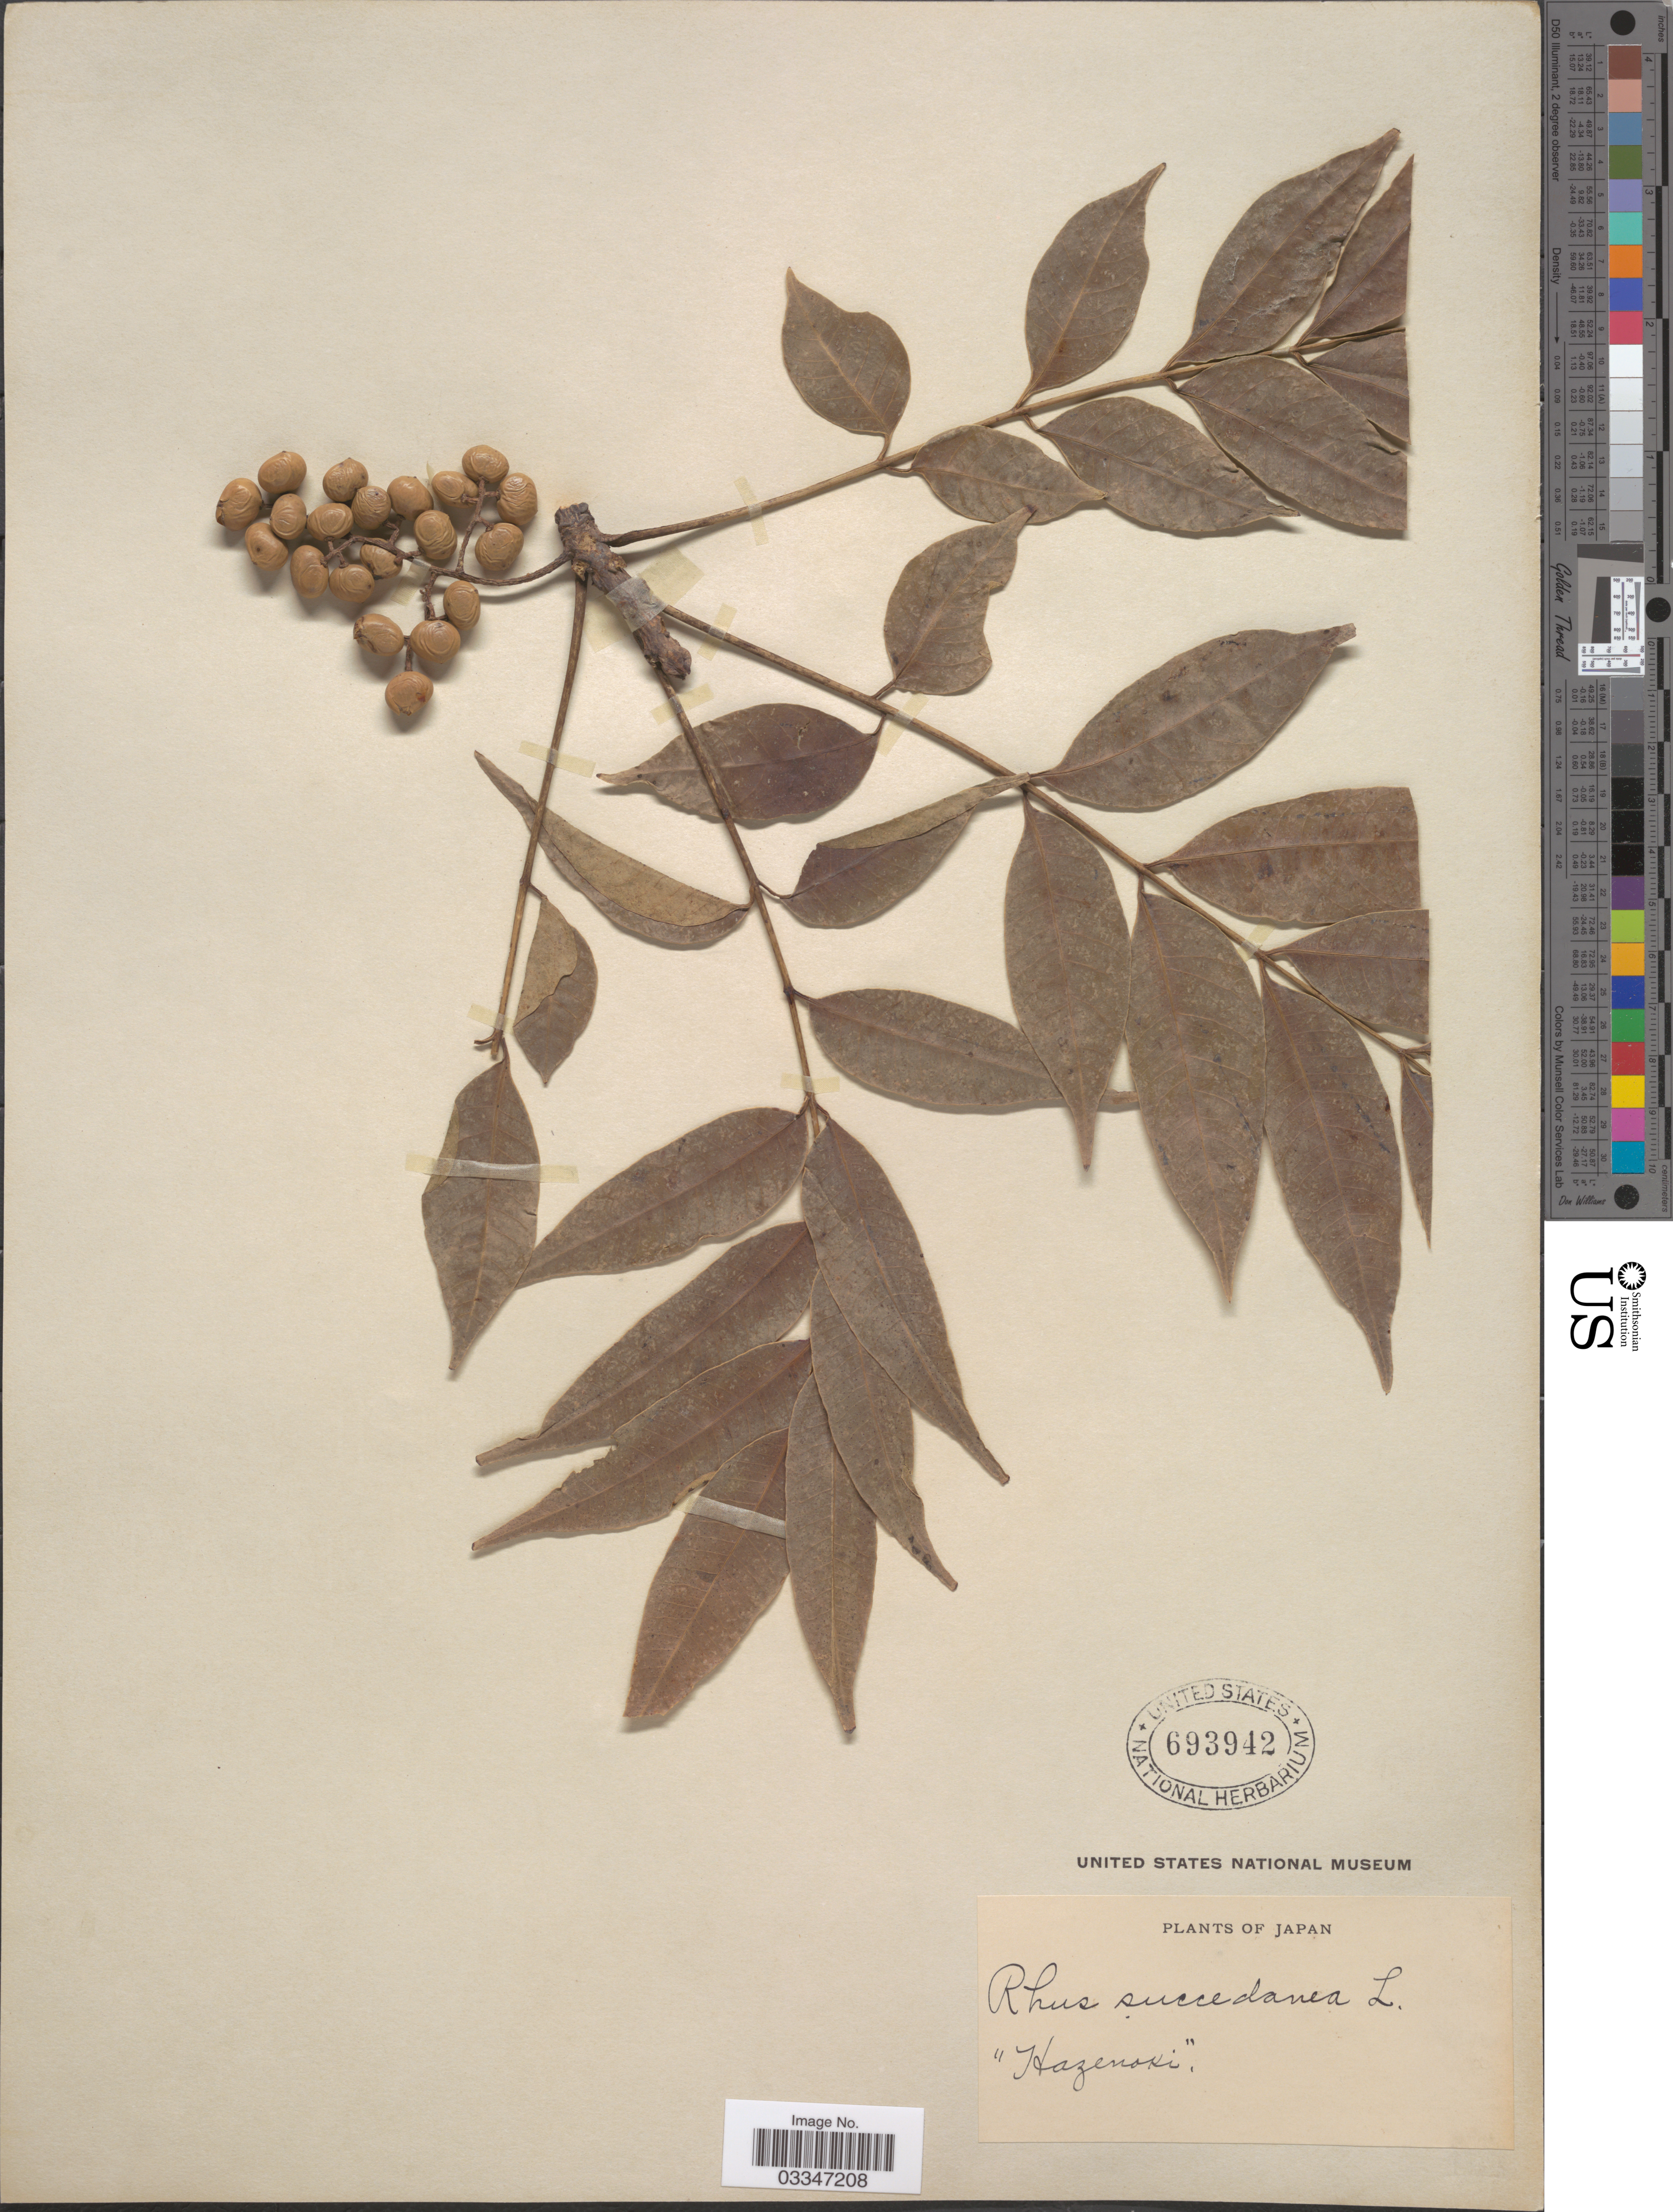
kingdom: Plantae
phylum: Tracheophyta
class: Magnoliopsida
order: Sapindales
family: Anacardiaceae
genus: Rhus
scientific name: Rhus succedanea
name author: L.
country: Japan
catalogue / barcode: US 693942